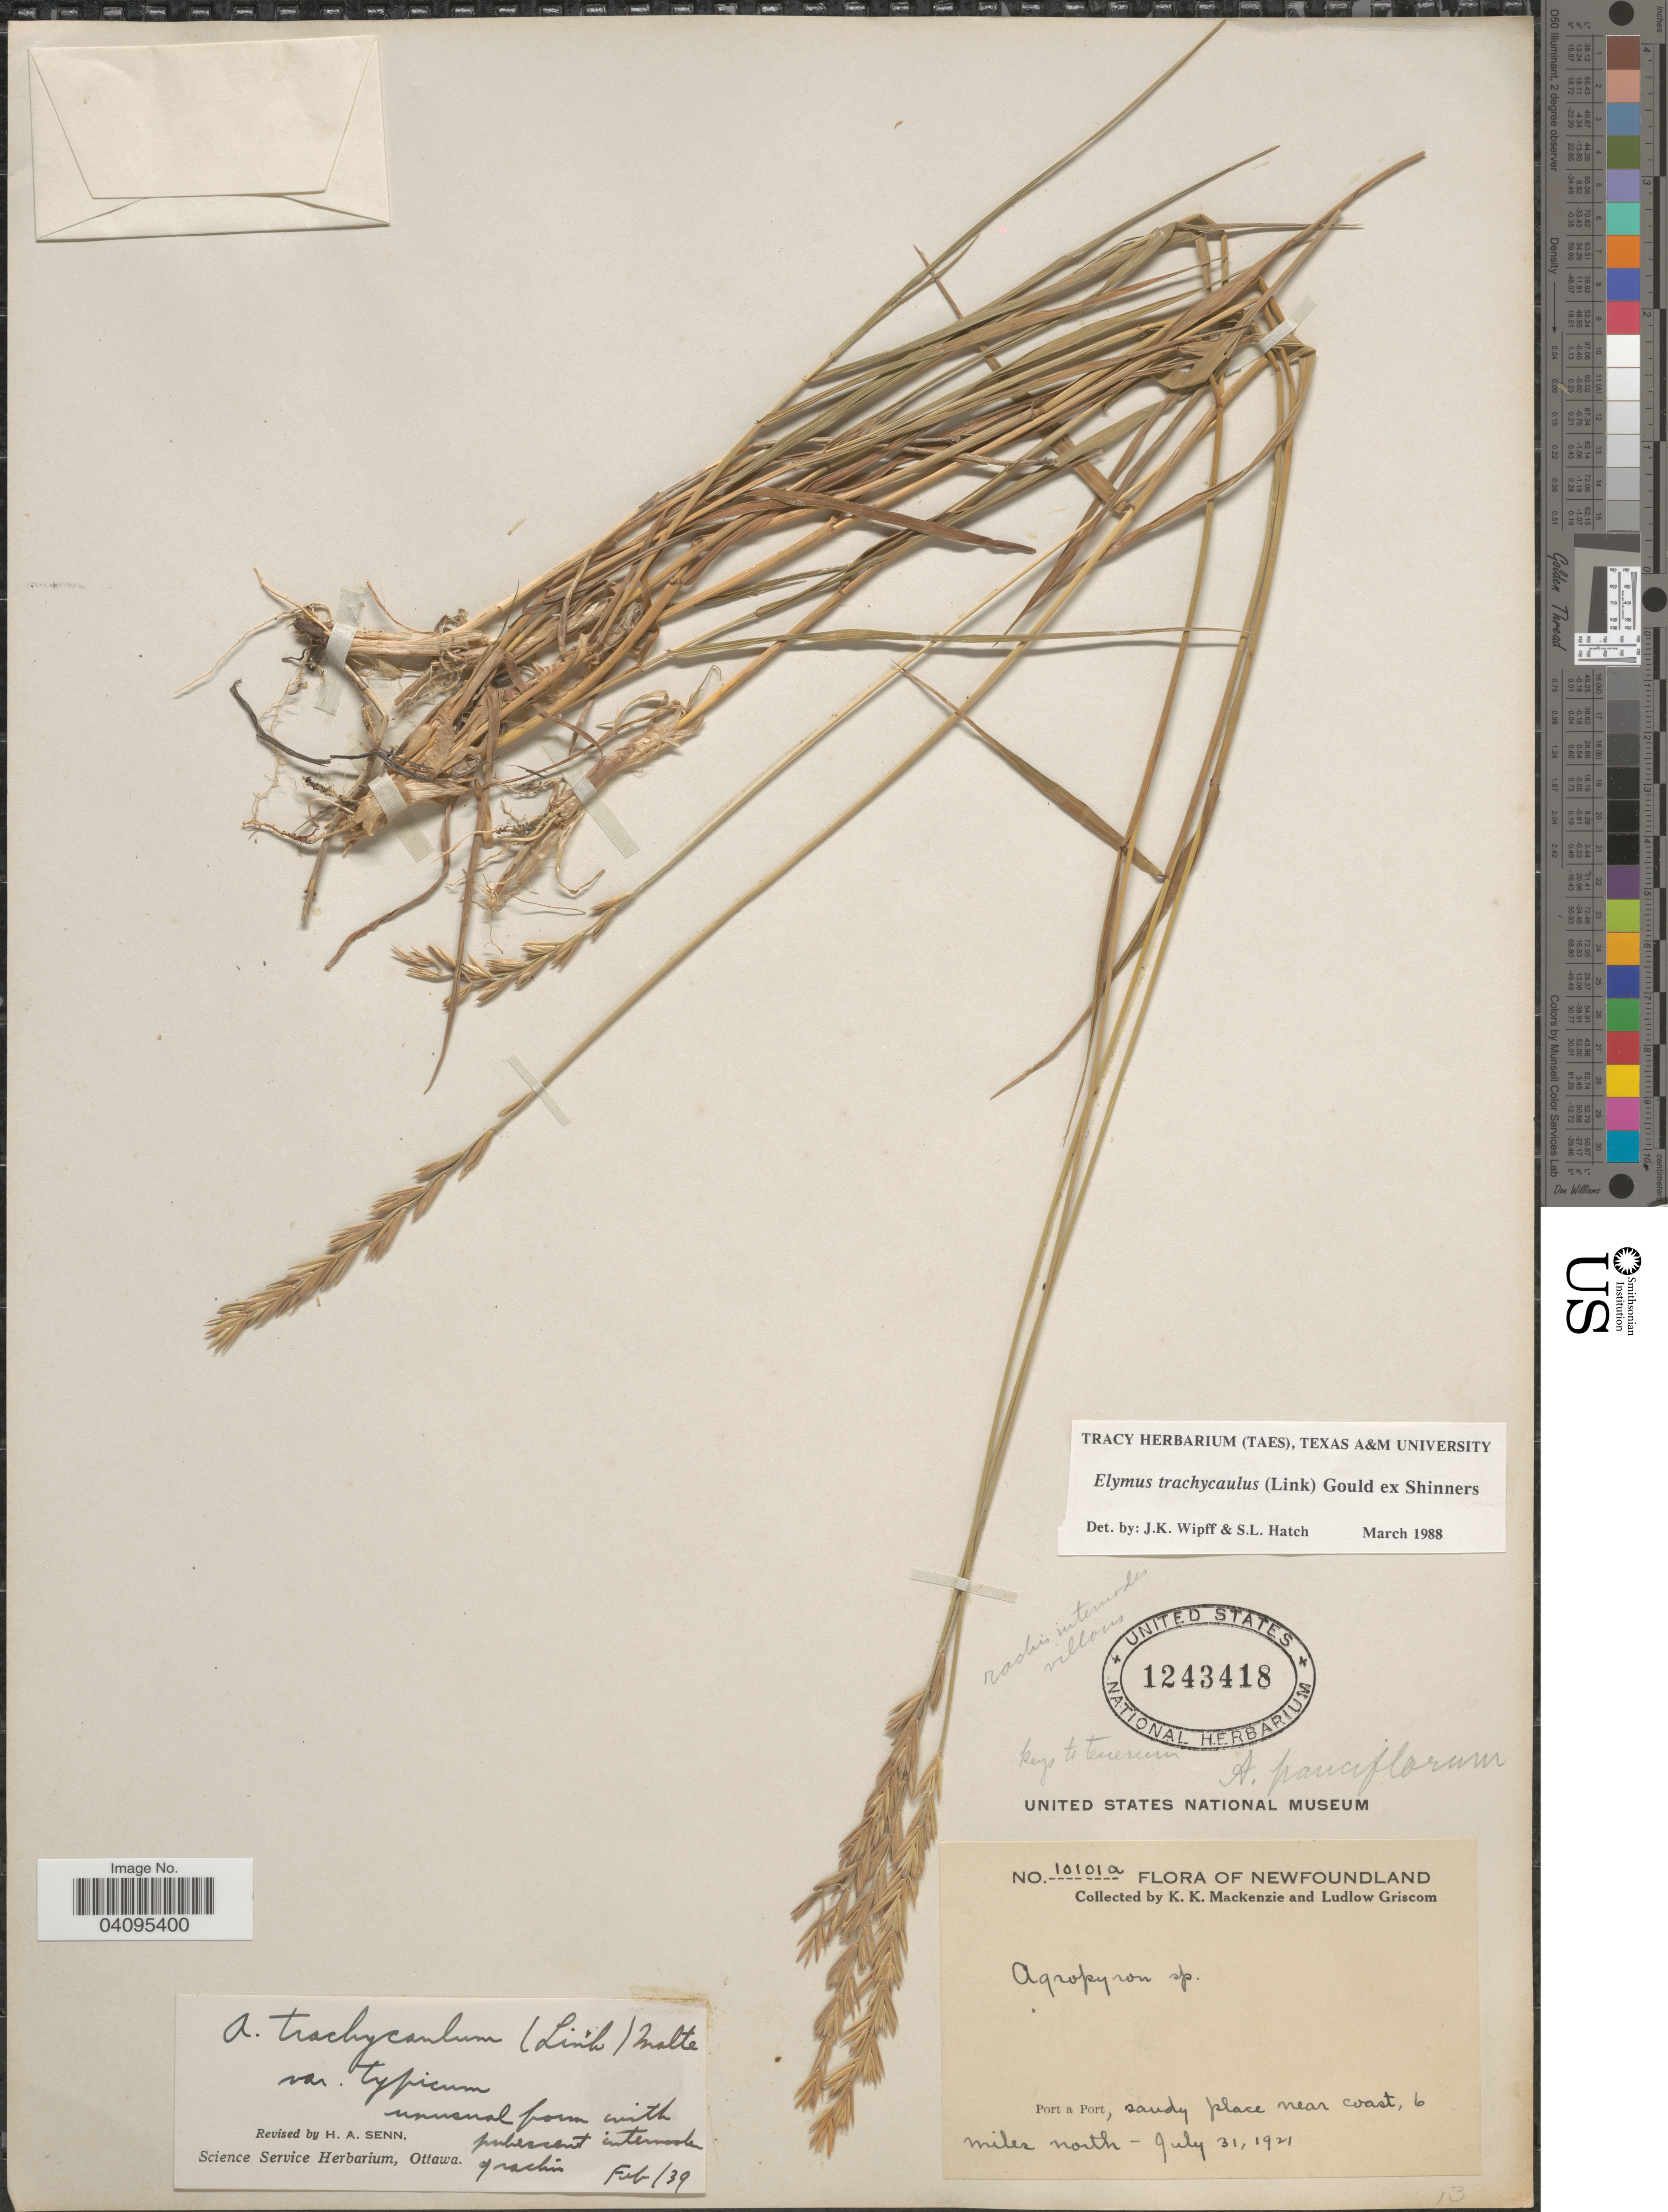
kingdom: Plantae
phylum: Tracheophyta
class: Liliopsida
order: Poales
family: Poaceae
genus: Elymus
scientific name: Elymus trachycaulus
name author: (Link) Gould ex Shinners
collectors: K. K. Mackenzie & L. Griscom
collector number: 10101a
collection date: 1921-07-31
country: Canada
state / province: Newfoundland and Labrador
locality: Port a Port, sandy place near coast, 6 miles north.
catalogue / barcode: US 1243418